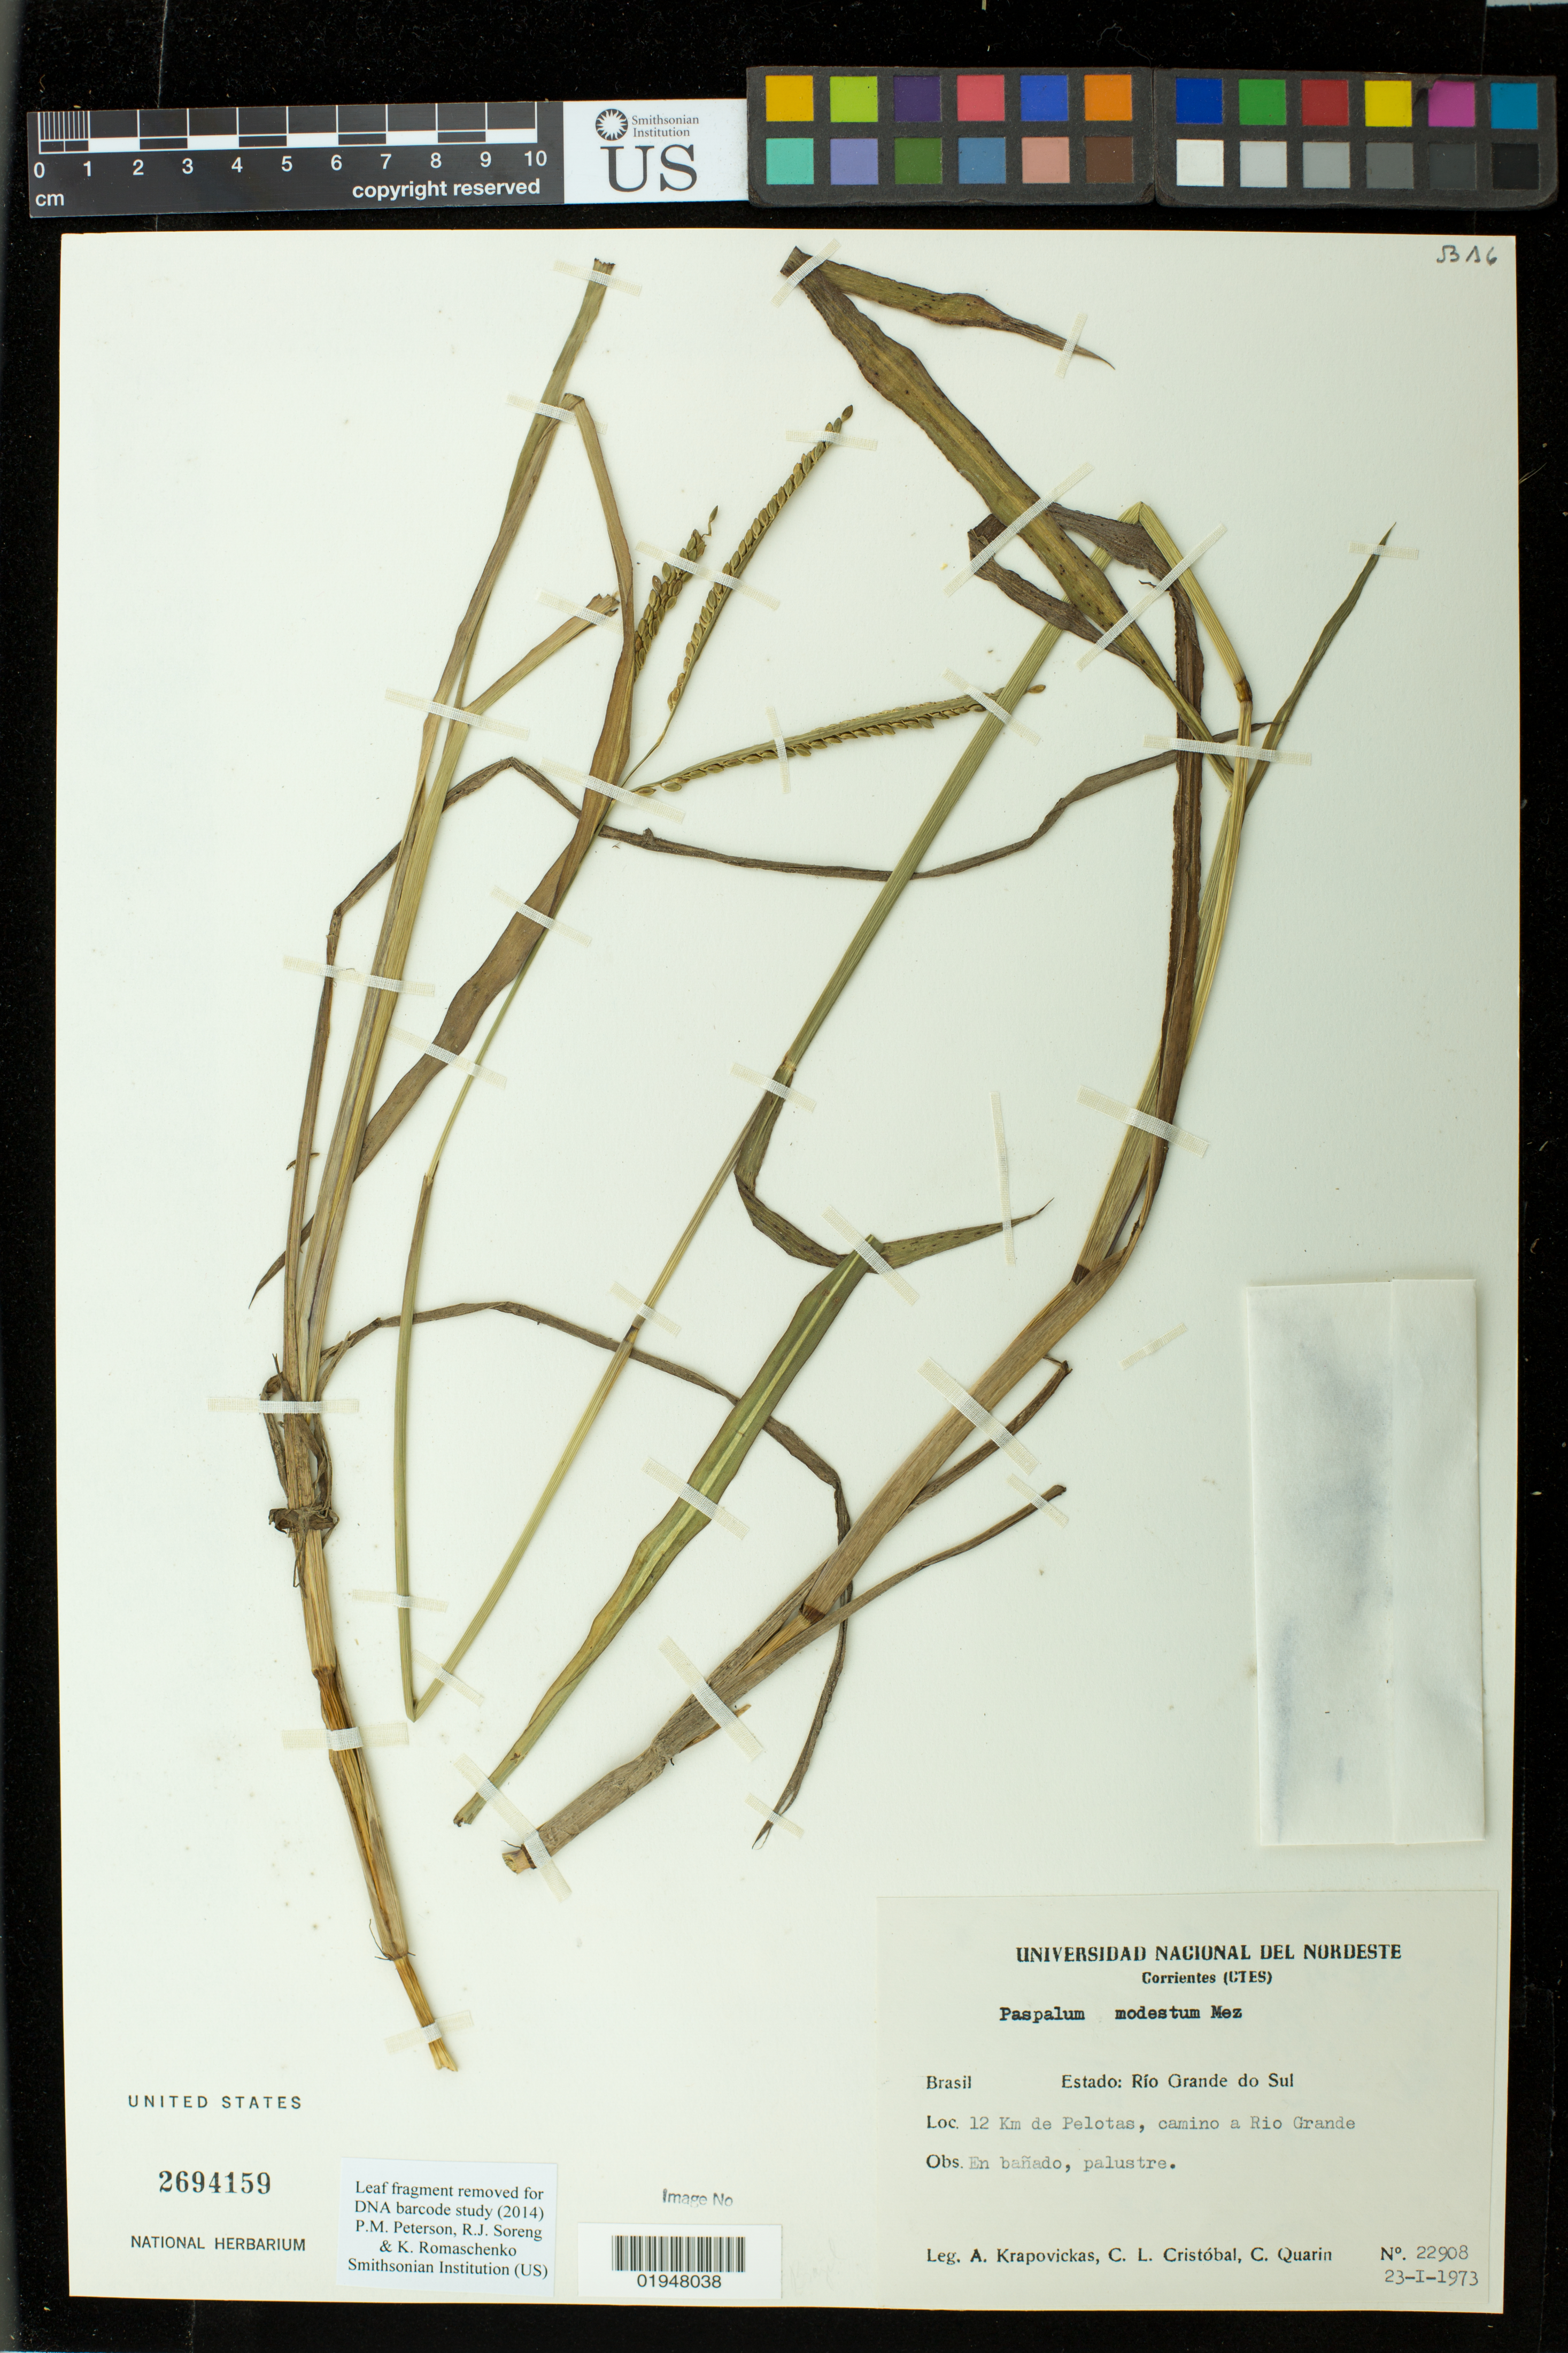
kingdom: Plantae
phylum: Tracheophyta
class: Liliopsida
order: Poales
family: Poaceae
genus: Paspalum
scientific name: Paspalum modestum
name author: Mez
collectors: A. Krapovickas, C. Cristobal & C. Quarin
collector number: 22908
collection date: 1973-01-23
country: Brazil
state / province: Rio Grande do Sul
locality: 12 Km de Pelotas, camino a Rio Grande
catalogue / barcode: US 2694159